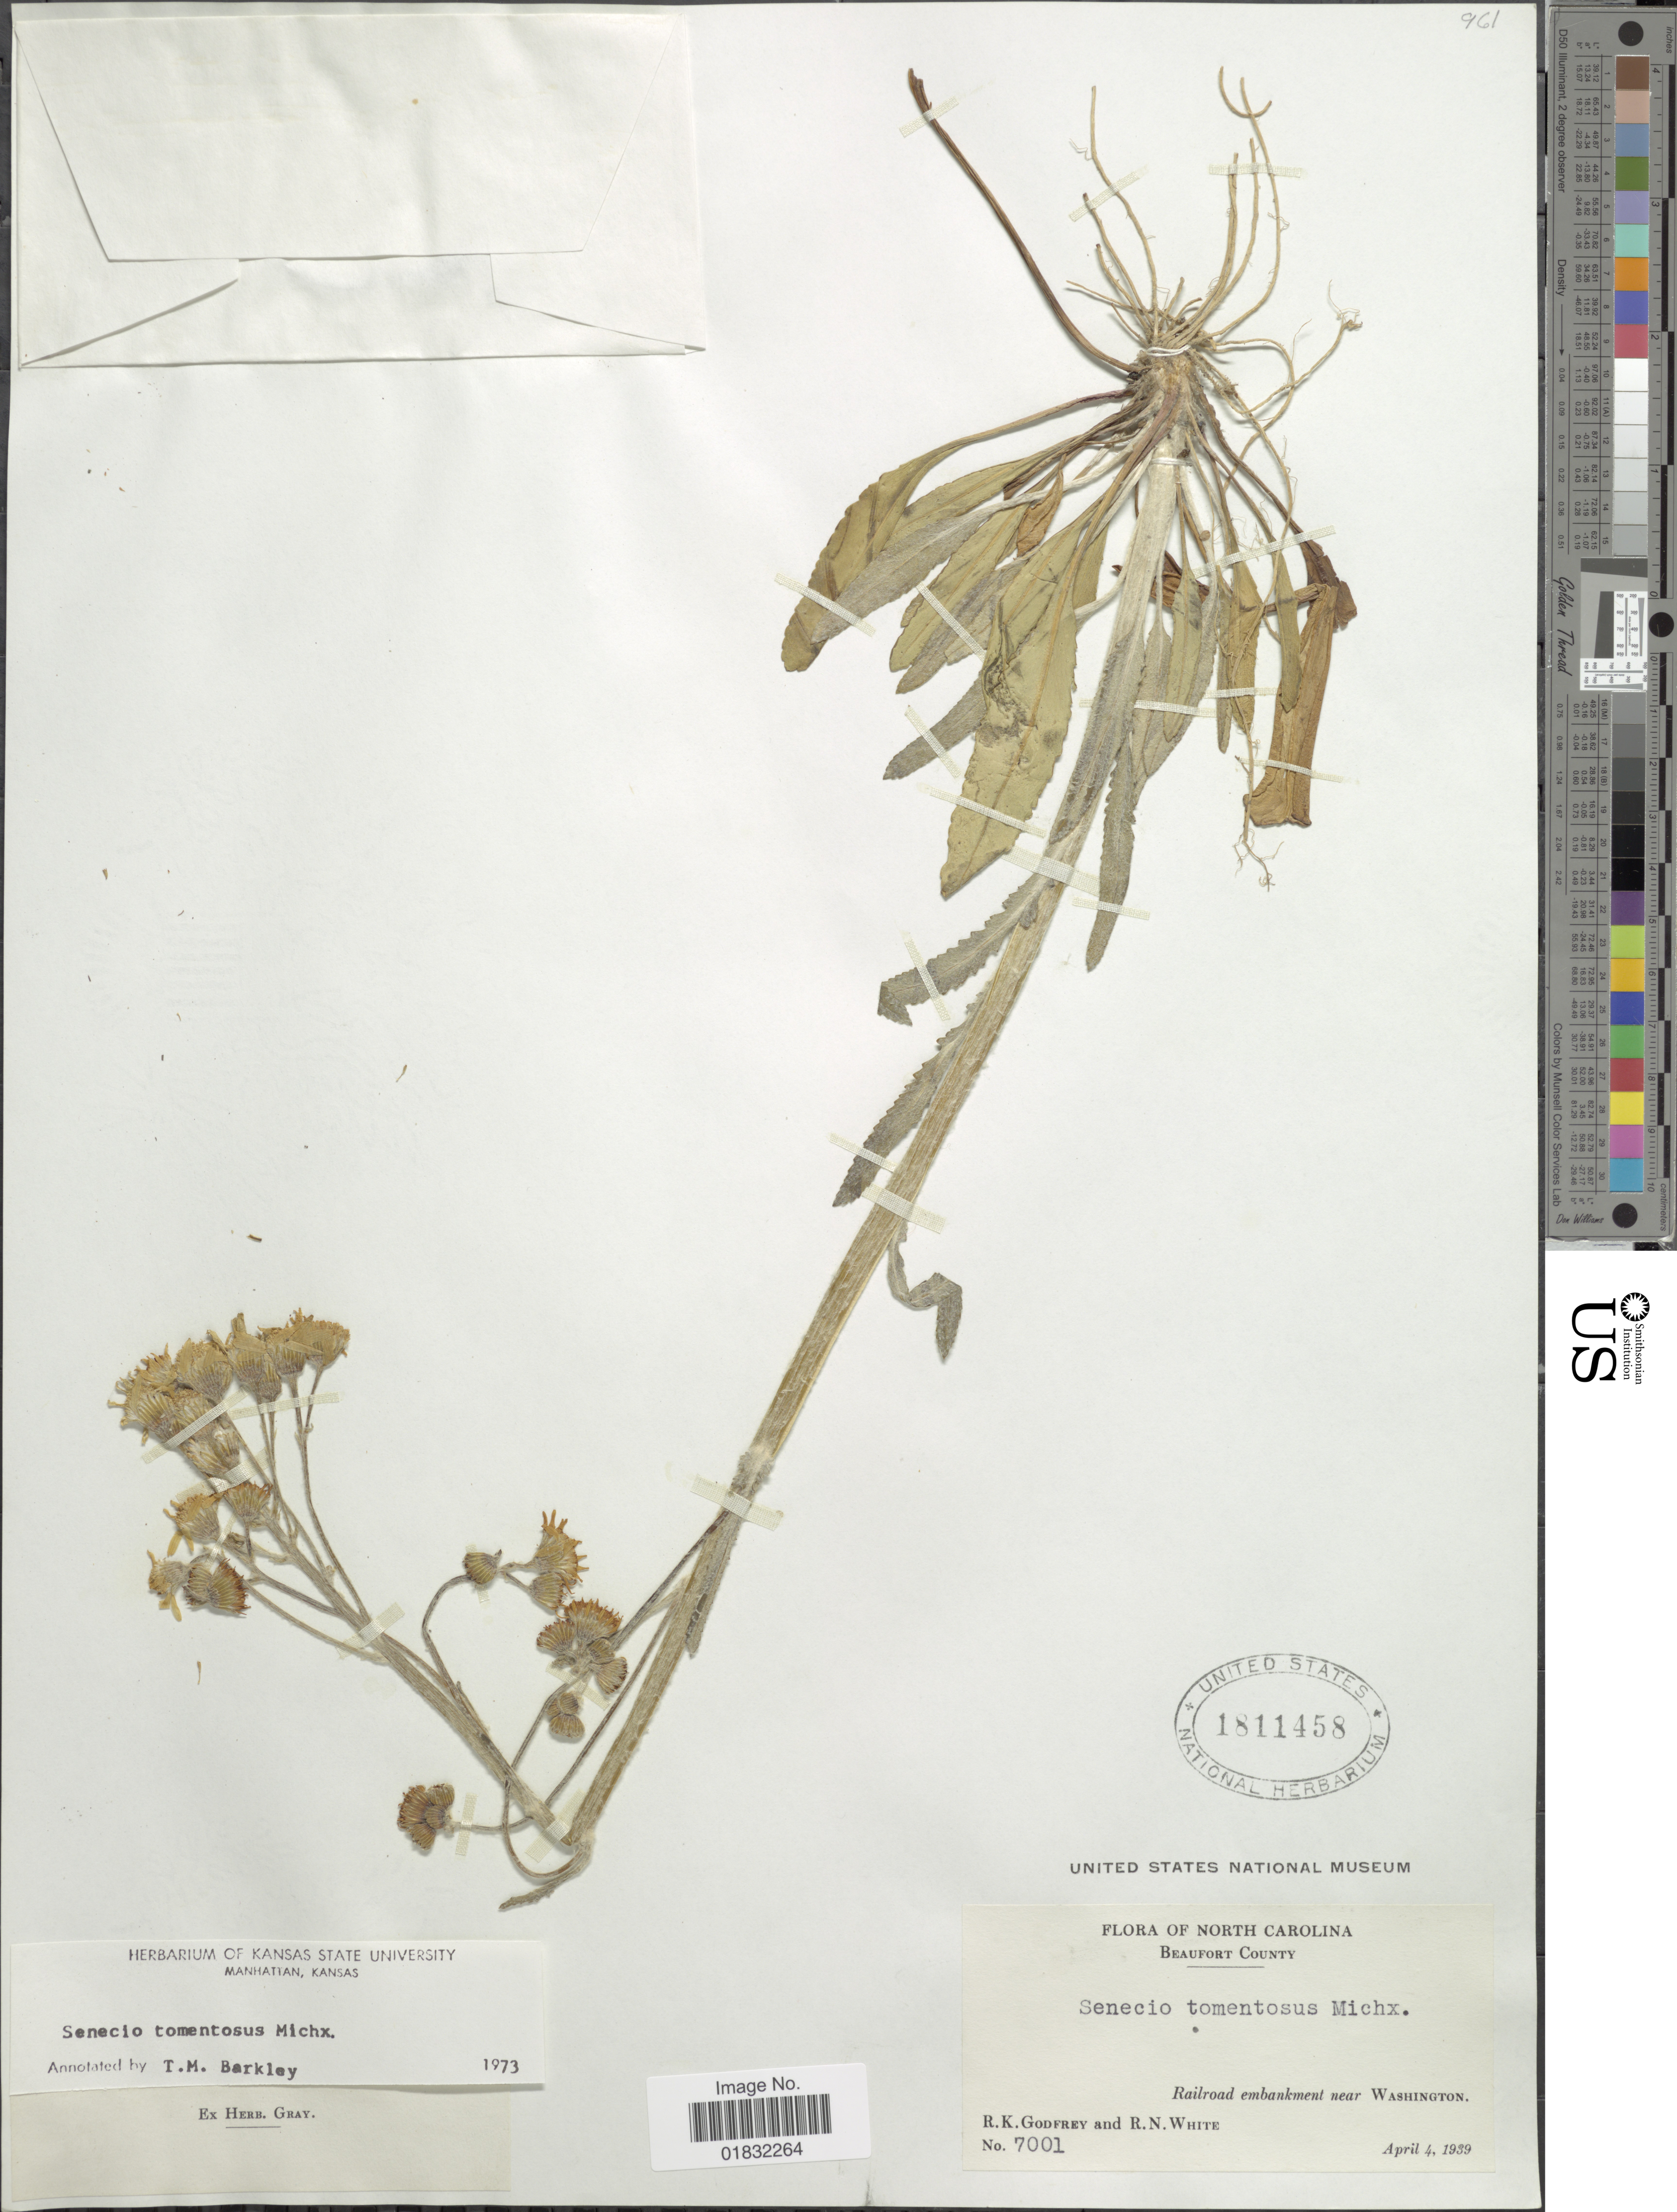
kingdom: Plantae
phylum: Tracheophyta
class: Magnoliopsida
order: Asterales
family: Asteraceae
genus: Packera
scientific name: Packera dubia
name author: (Spreng.) Trock & Mabb.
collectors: R. K. Godfrey & R. N. White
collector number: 7001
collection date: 1939-04-04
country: United States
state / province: North Carolina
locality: Beaufort County, Railroad embankment near Washington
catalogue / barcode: US 1811458